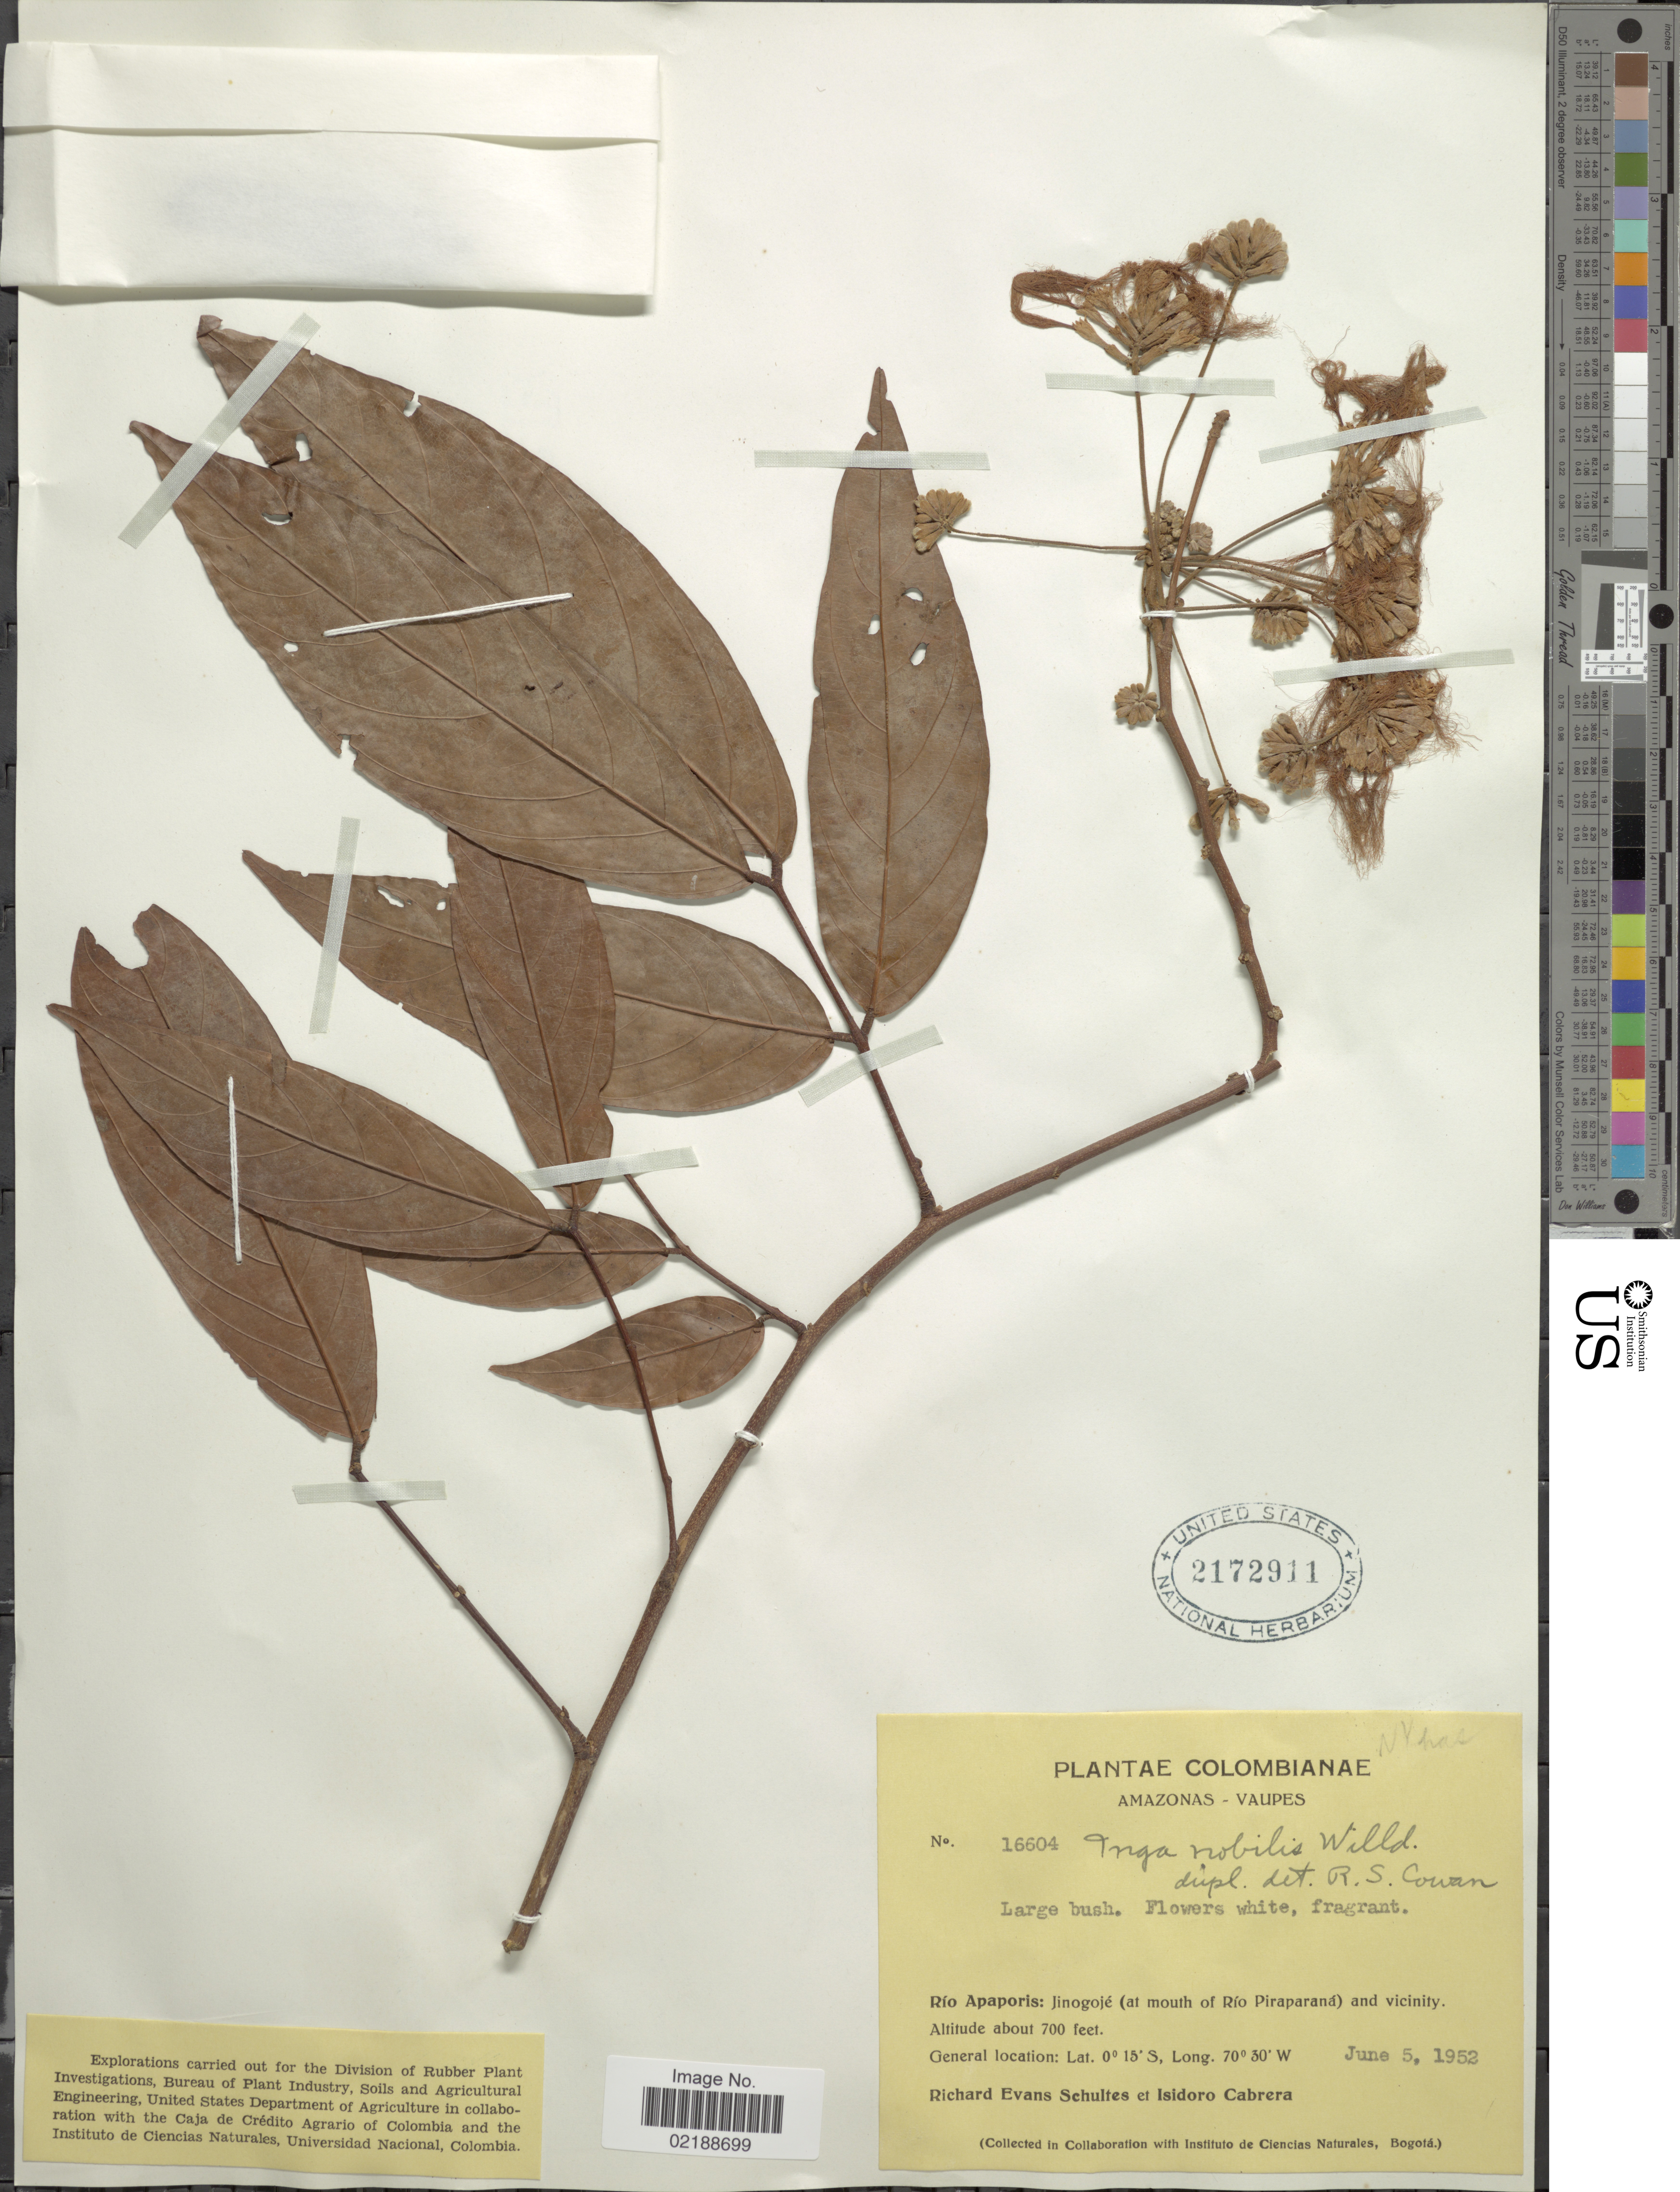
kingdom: Plantae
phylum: Tracheophyta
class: Magnoliopsida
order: Fabales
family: Fabaceae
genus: Inga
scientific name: Inga nobilis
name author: Willd.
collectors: R. E. Schultes & I. Cabrera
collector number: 16604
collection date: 1952-06-05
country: Colombia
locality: Amazonas - Vaupes, Río Apaporis: Jinogojé (at mouth of Río Piraparaná)a dn vicinity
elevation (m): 213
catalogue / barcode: US 2172911